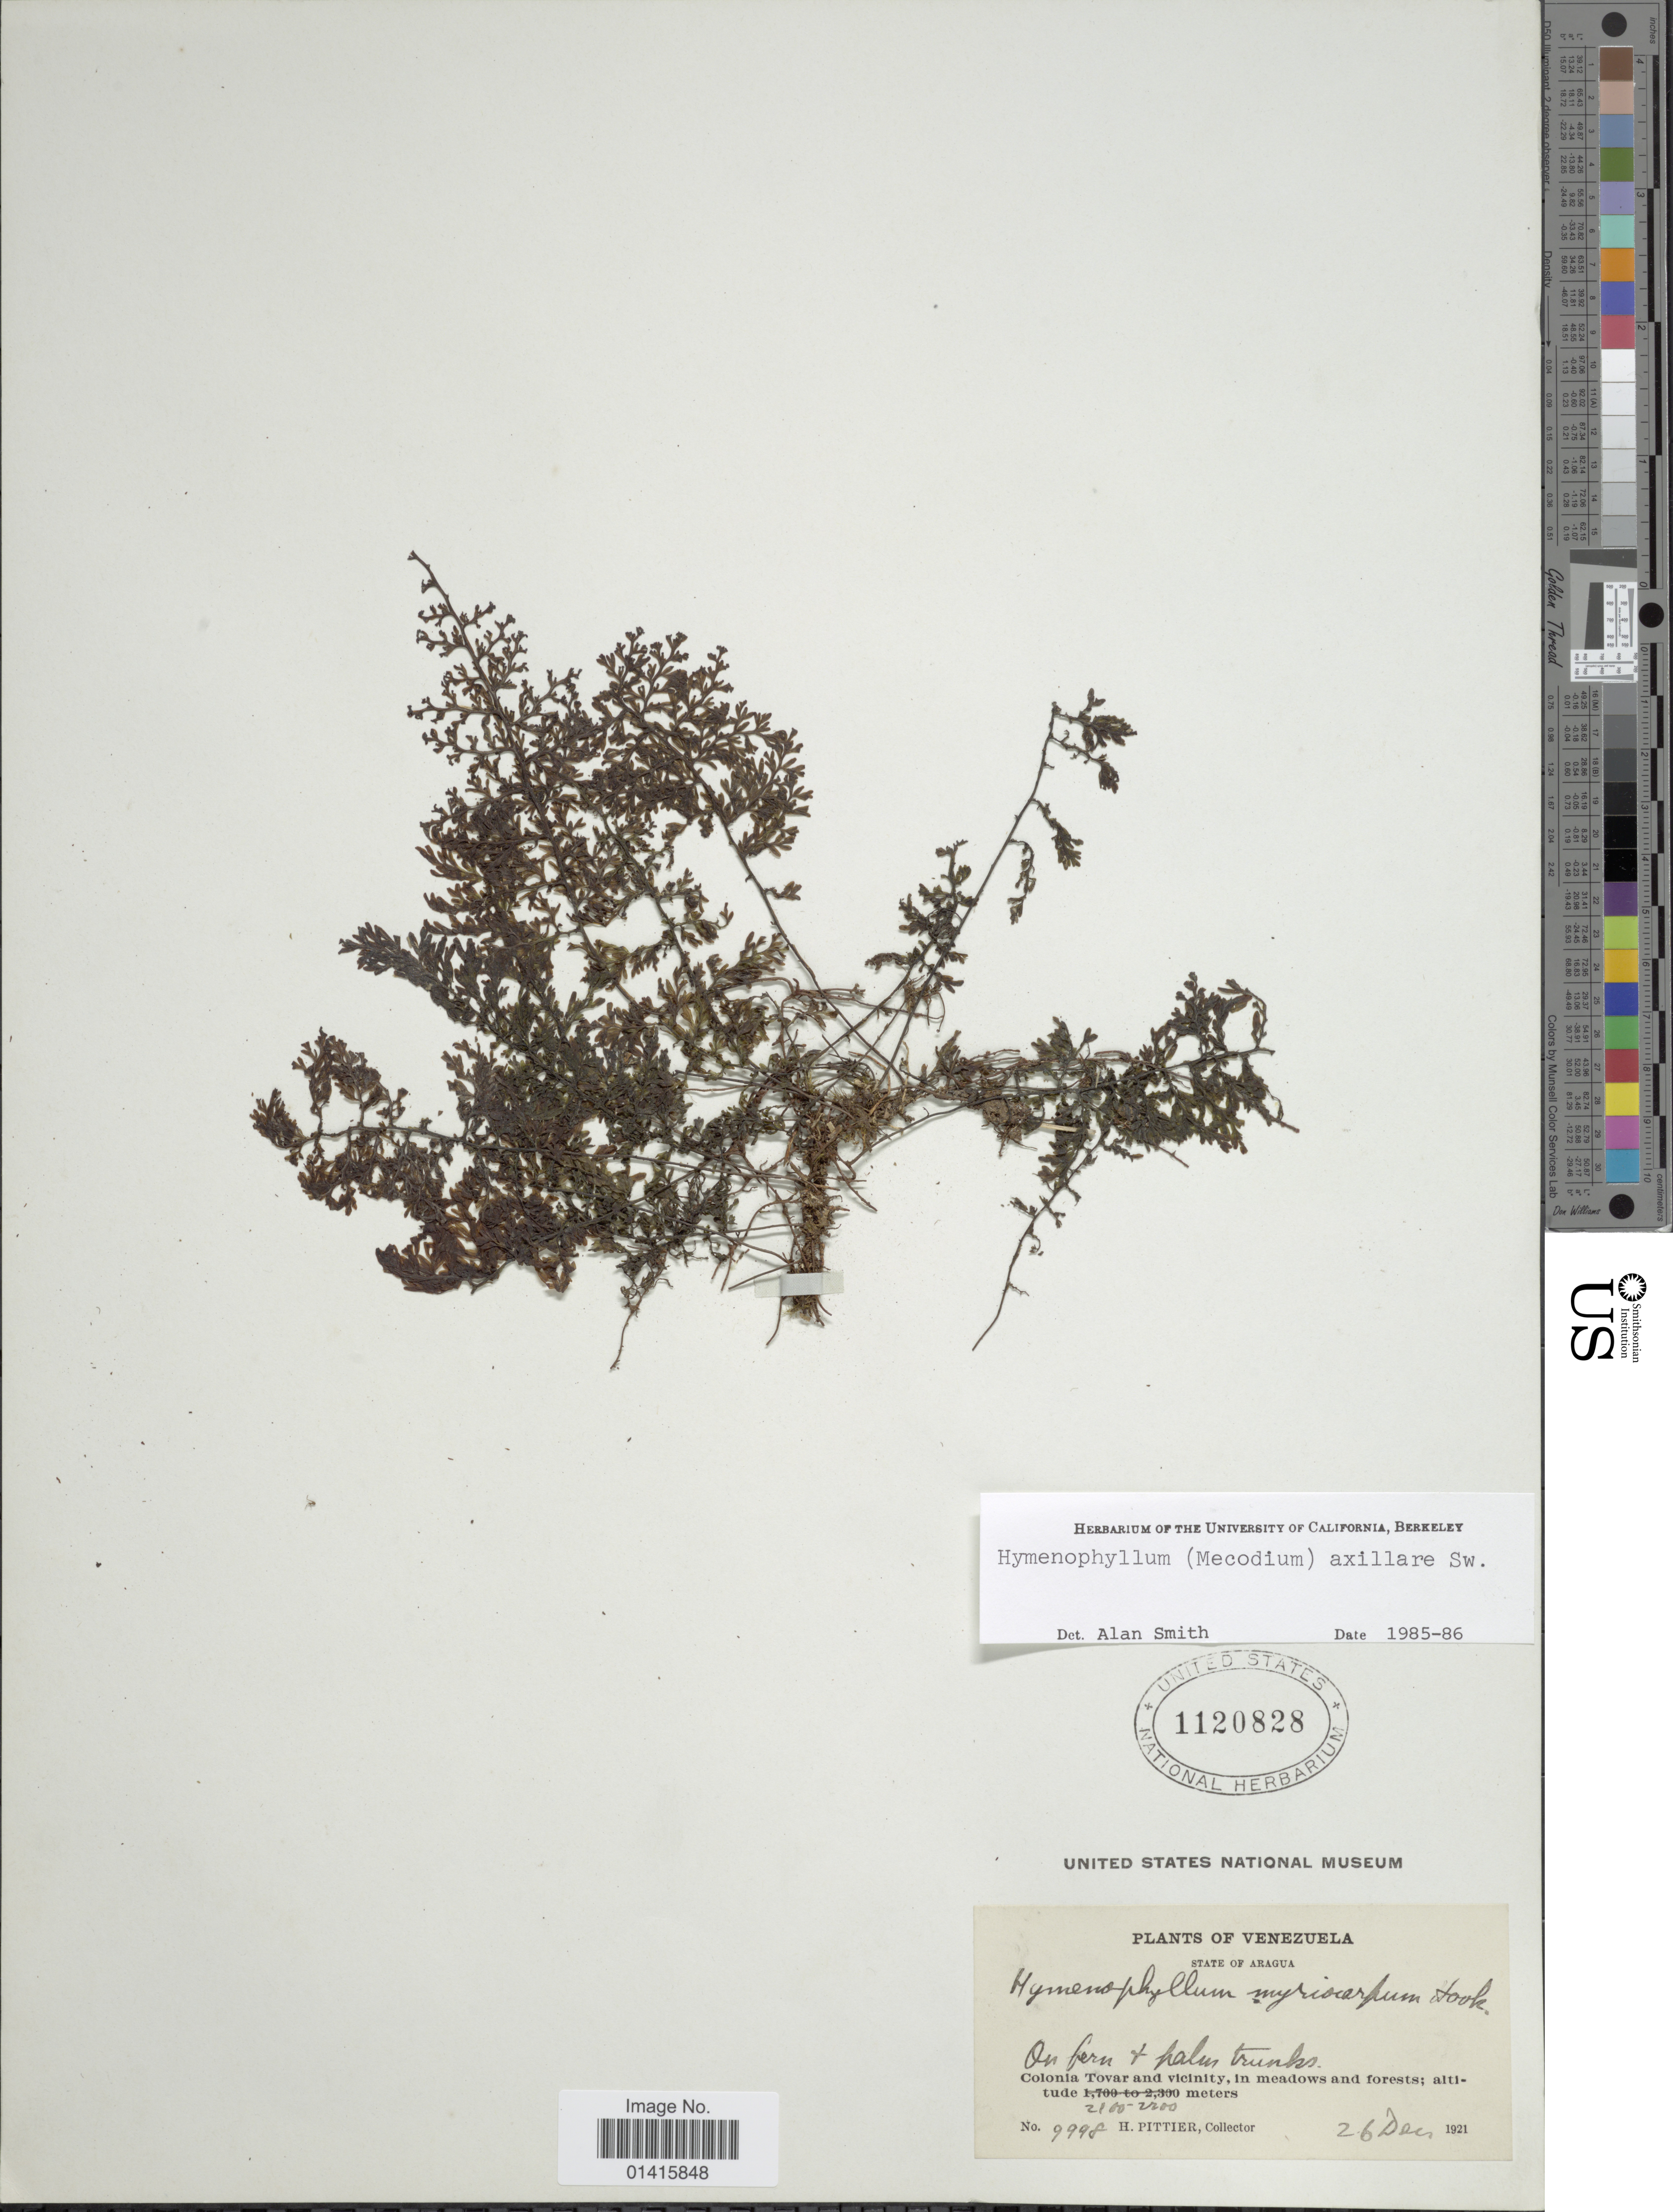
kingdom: Plantae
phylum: Tracheophyta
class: Polypodiopsida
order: Hymenophyllales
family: Hymenophyllaceae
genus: Hymenophyllum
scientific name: Hymenophyllum axillare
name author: Sw.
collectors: H. F. Pittier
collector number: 9998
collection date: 1921-12-26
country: Venezuela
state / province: Aragua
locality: State of Aragua, Colonia Tovar and vicinity, in meadows and forest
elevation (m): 2100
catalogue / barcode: US 1120828